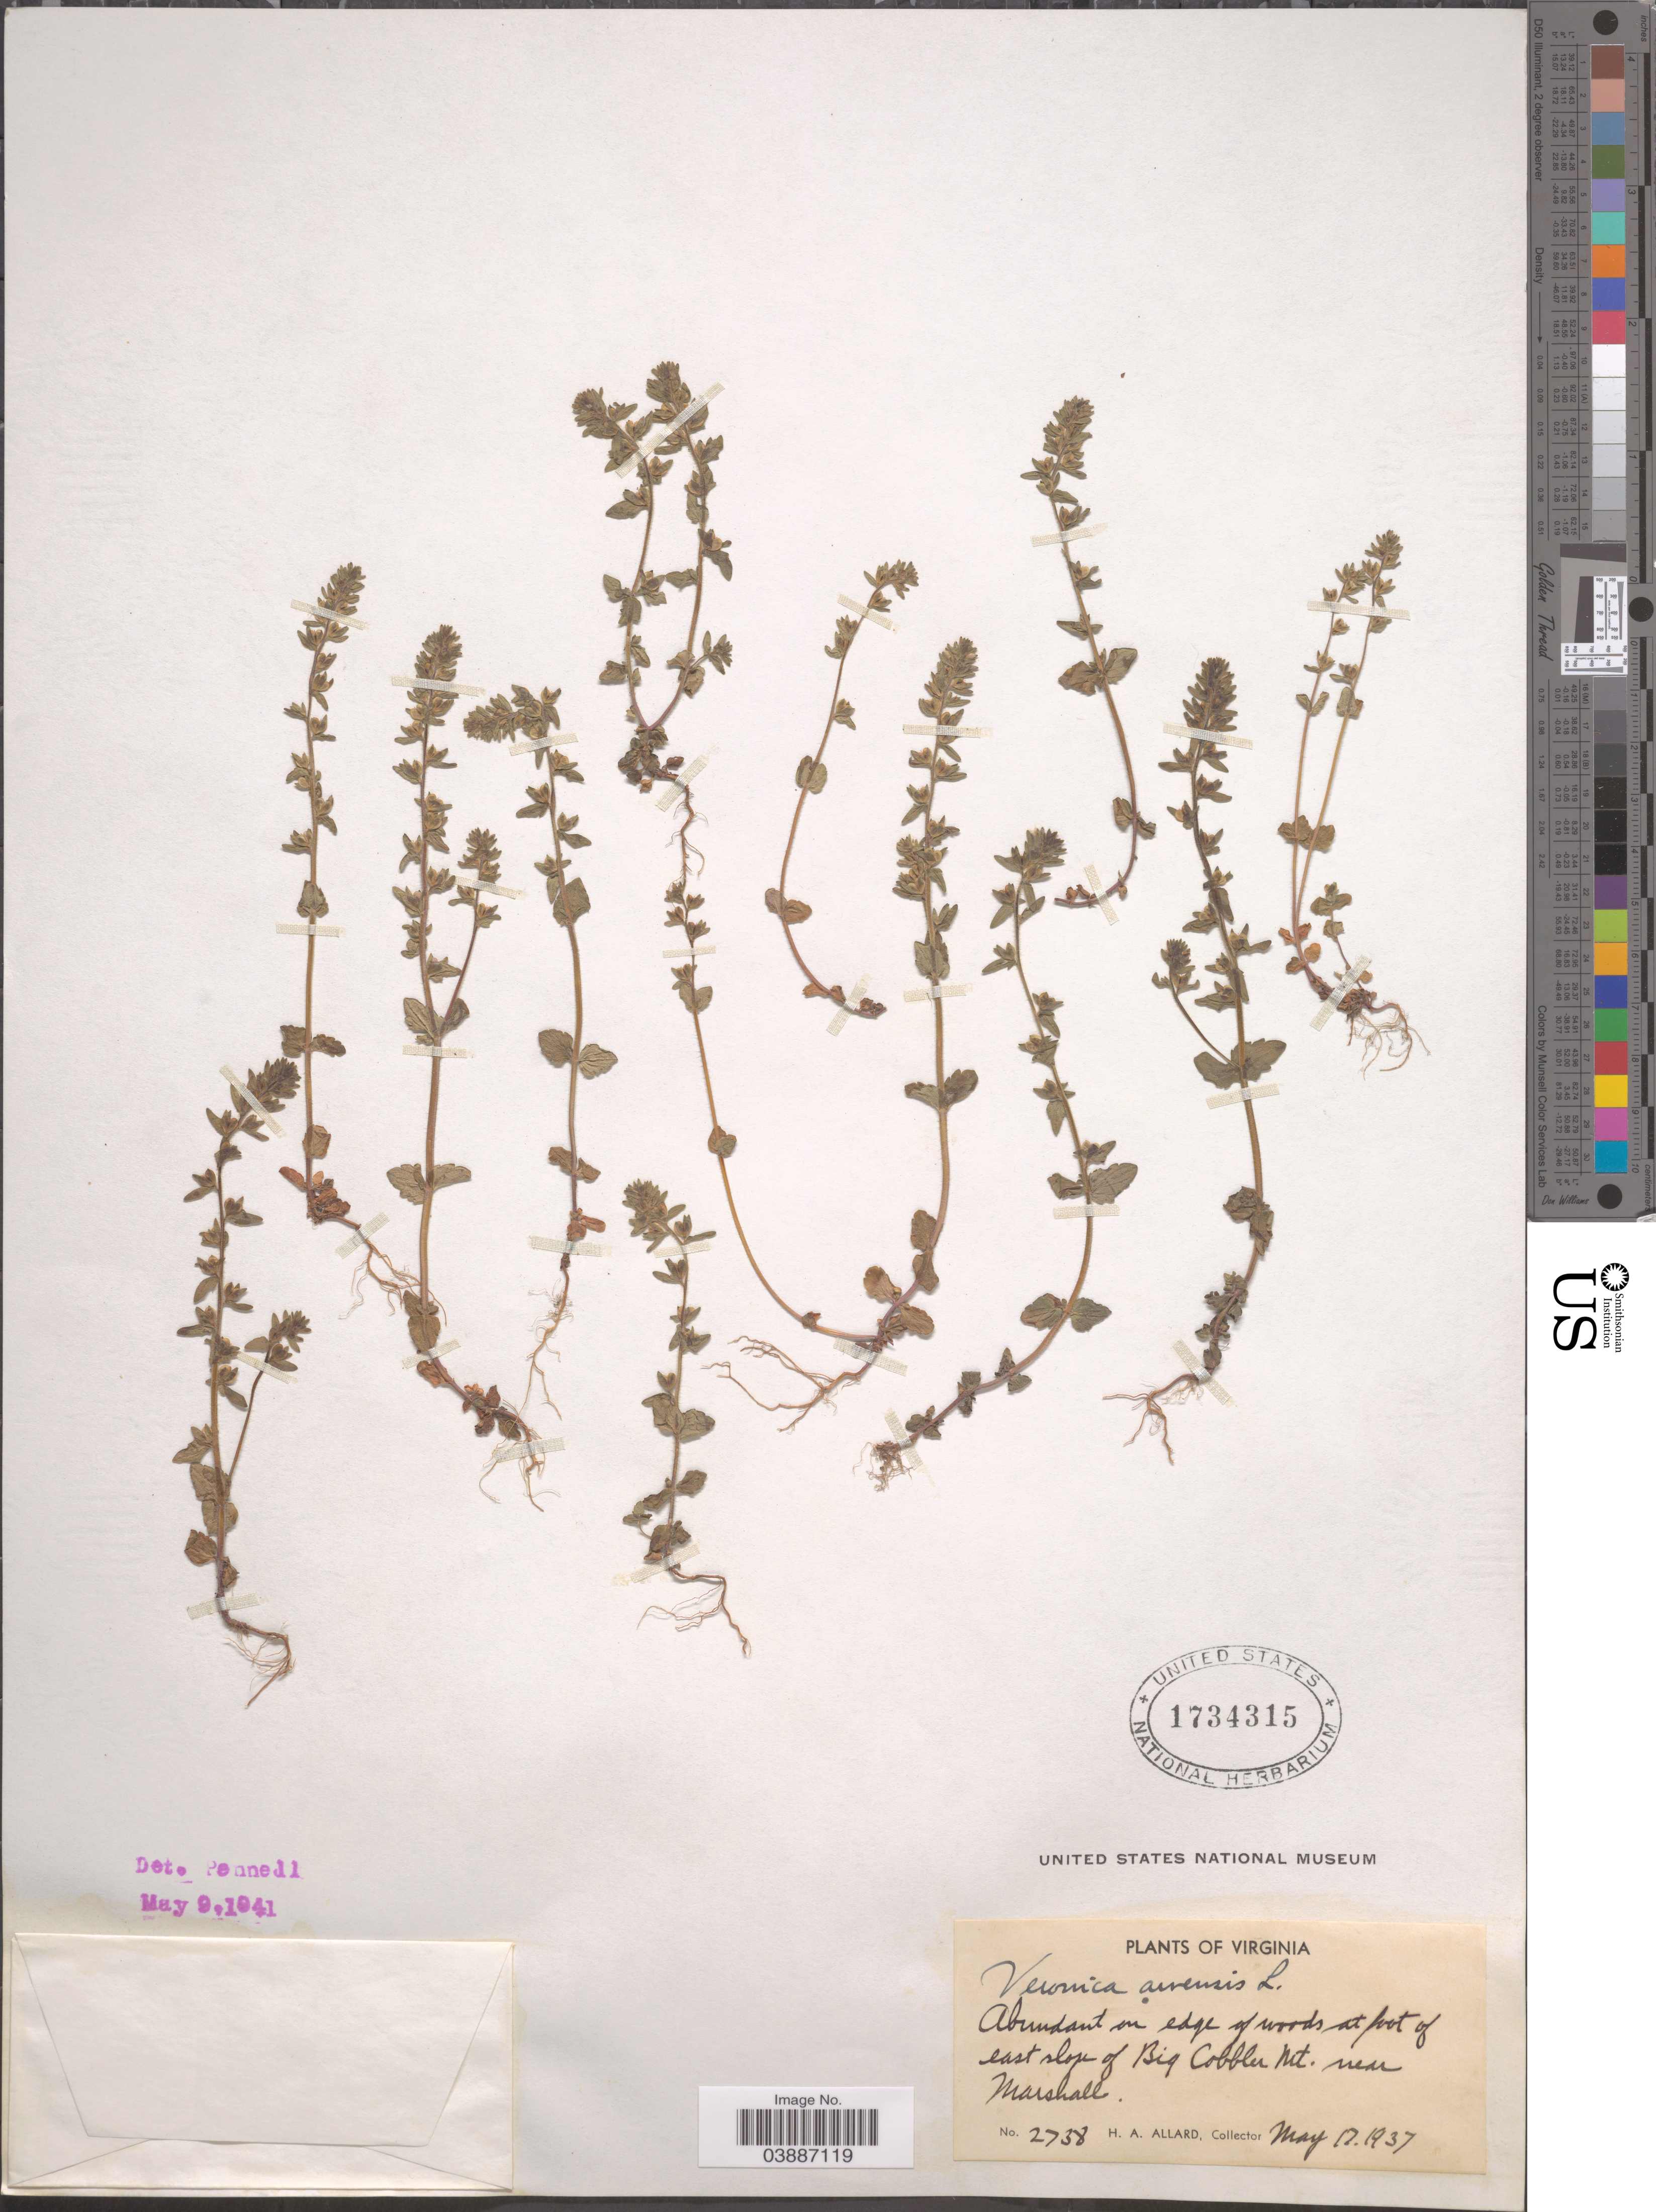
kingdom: Plantae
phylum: Tracheophyta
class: Magnoliopsida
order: Lamiales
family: Plantaginaceae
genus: Veronica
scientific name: Veronica arvensis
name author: L.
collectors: H. A. Allard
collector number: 2738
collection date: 1937-05-17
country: United States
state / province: Virginia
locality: At foot of east slope of Big Cobbler Mt. near Marshall.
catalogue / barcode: US 1734315